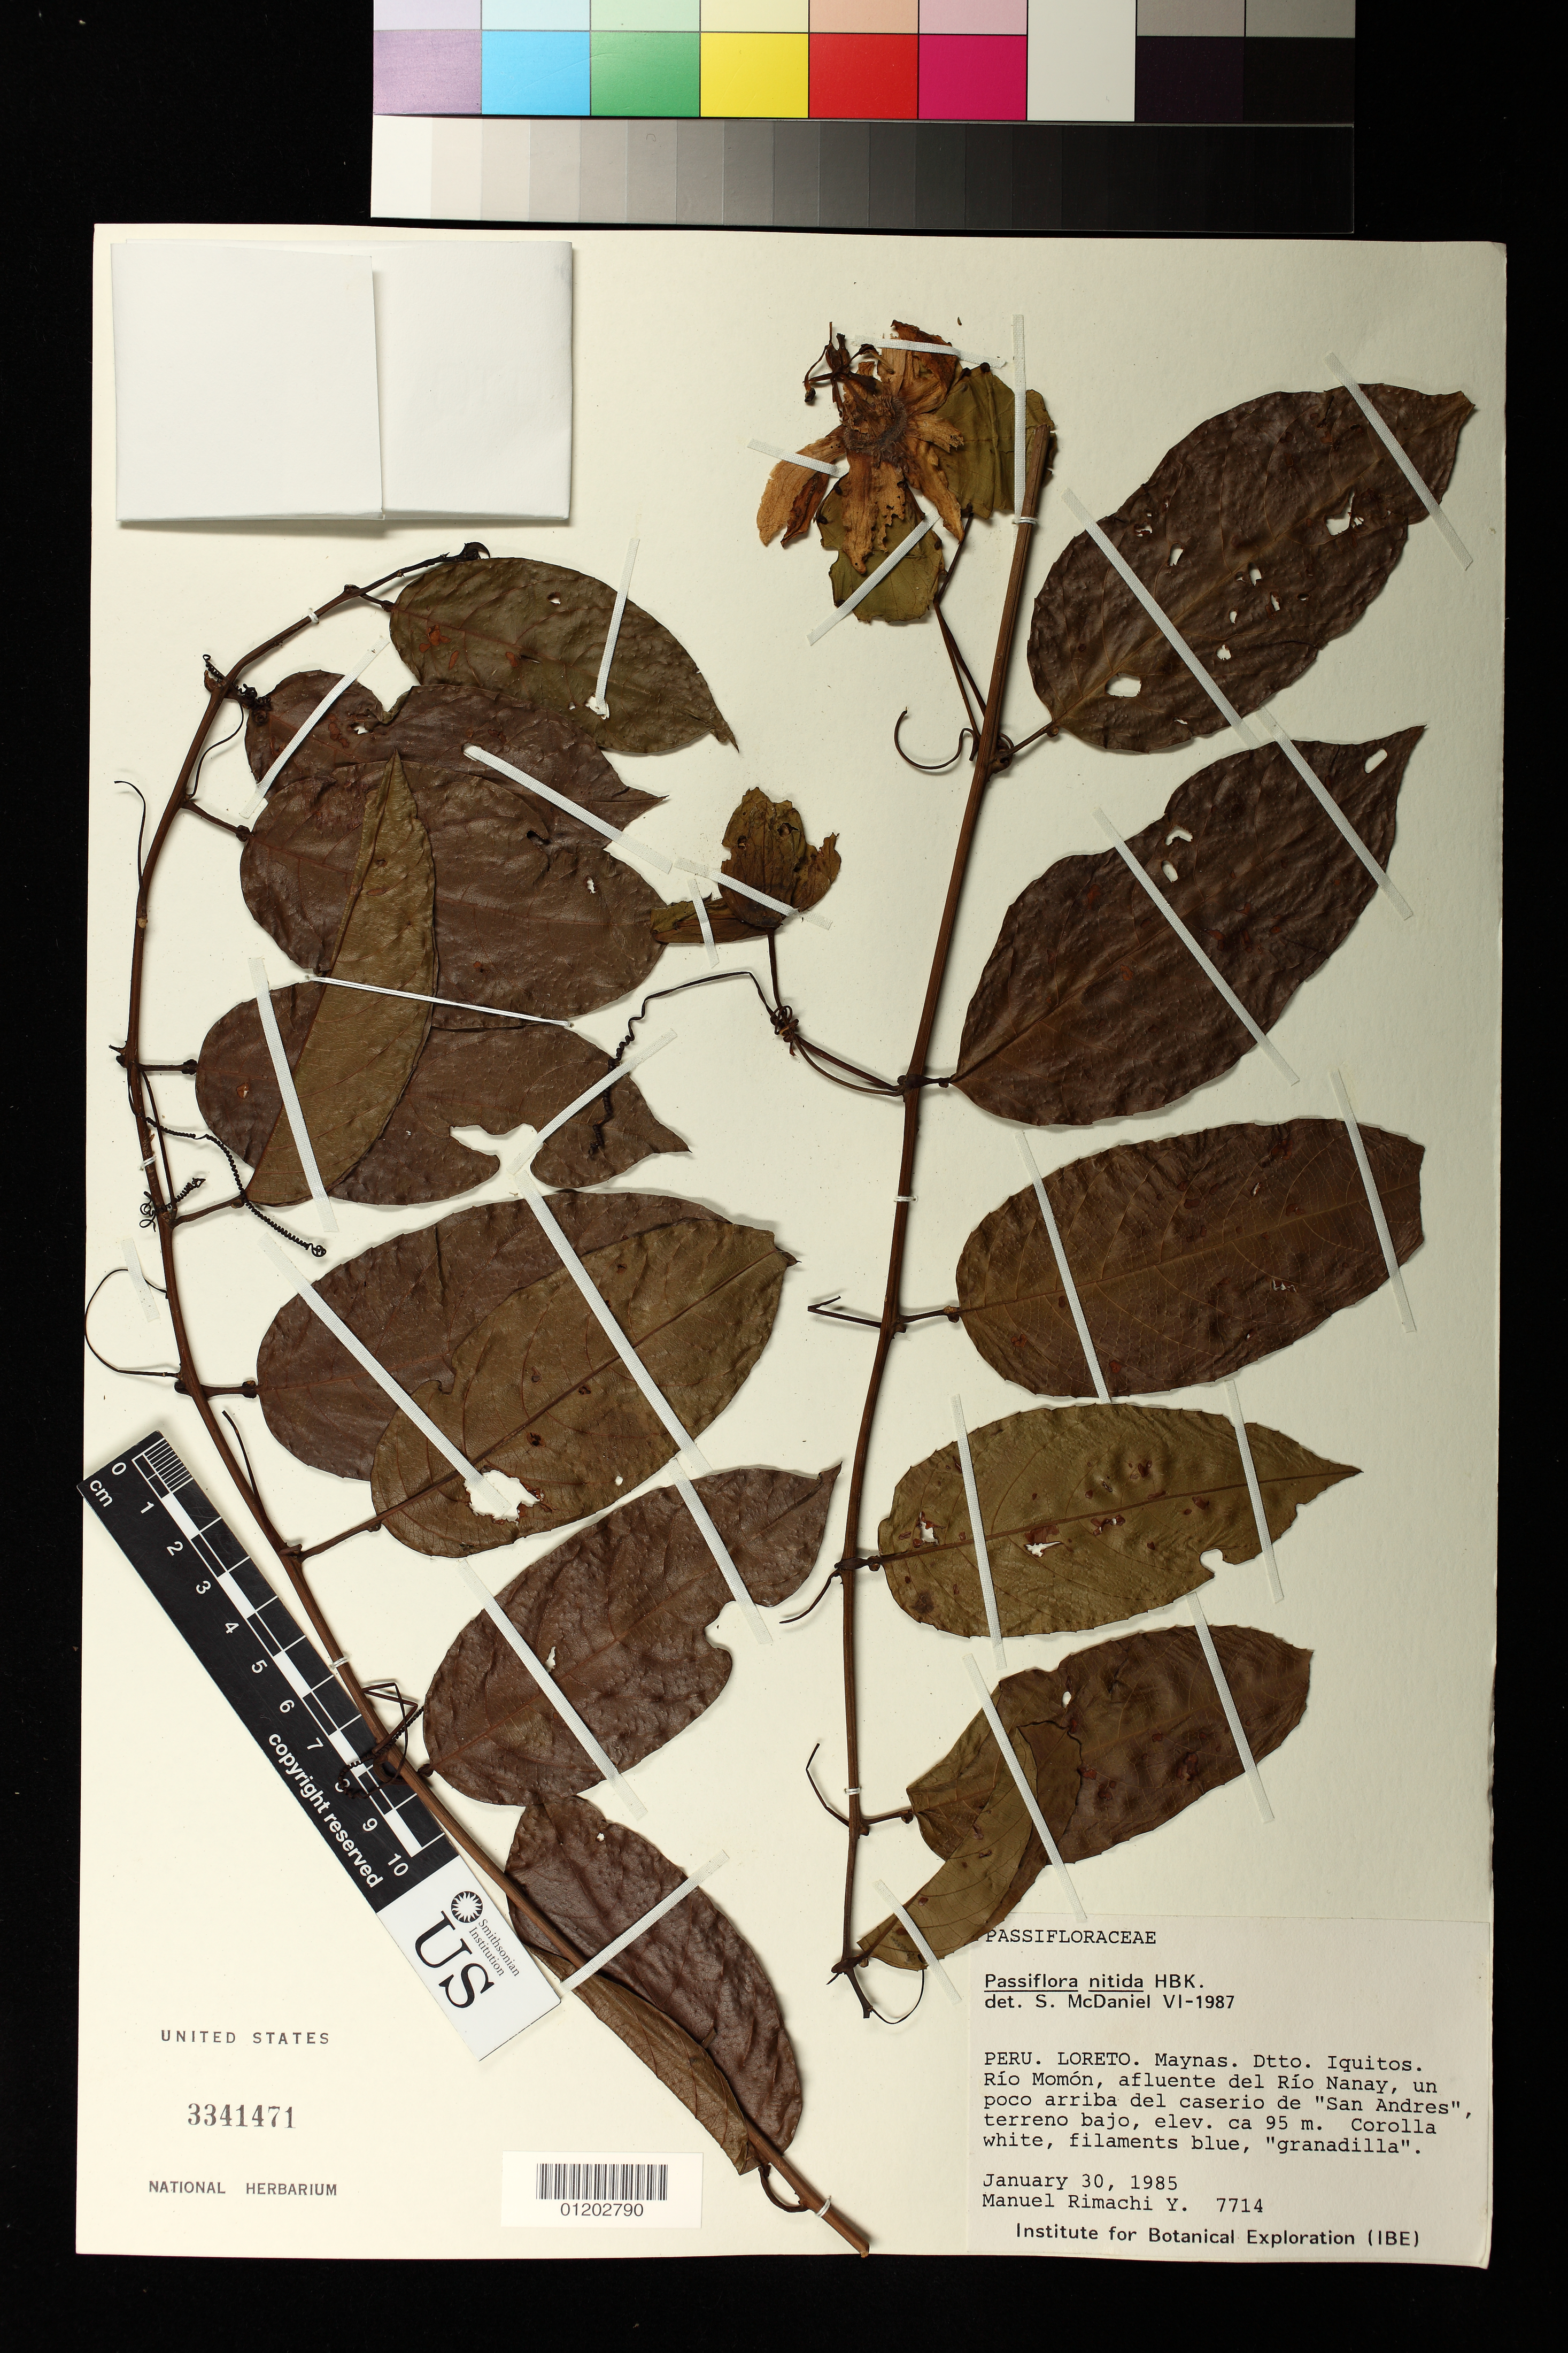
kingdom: Plantae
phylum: Tracheophyta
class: Magnoliopsida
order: Malpighiales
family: Passifloraceae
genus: Passiflora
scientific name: Passiflora nitida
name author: Kunth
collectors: M. Rimachi Y.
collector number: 7714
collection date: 1985-01-30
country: Peru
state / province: Loreto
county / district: Maynas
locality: Río Momón, afluente del Río Nanay, un poco arriba del caserio de ¨San Andres¨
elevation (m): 95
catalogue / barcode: US 3341471